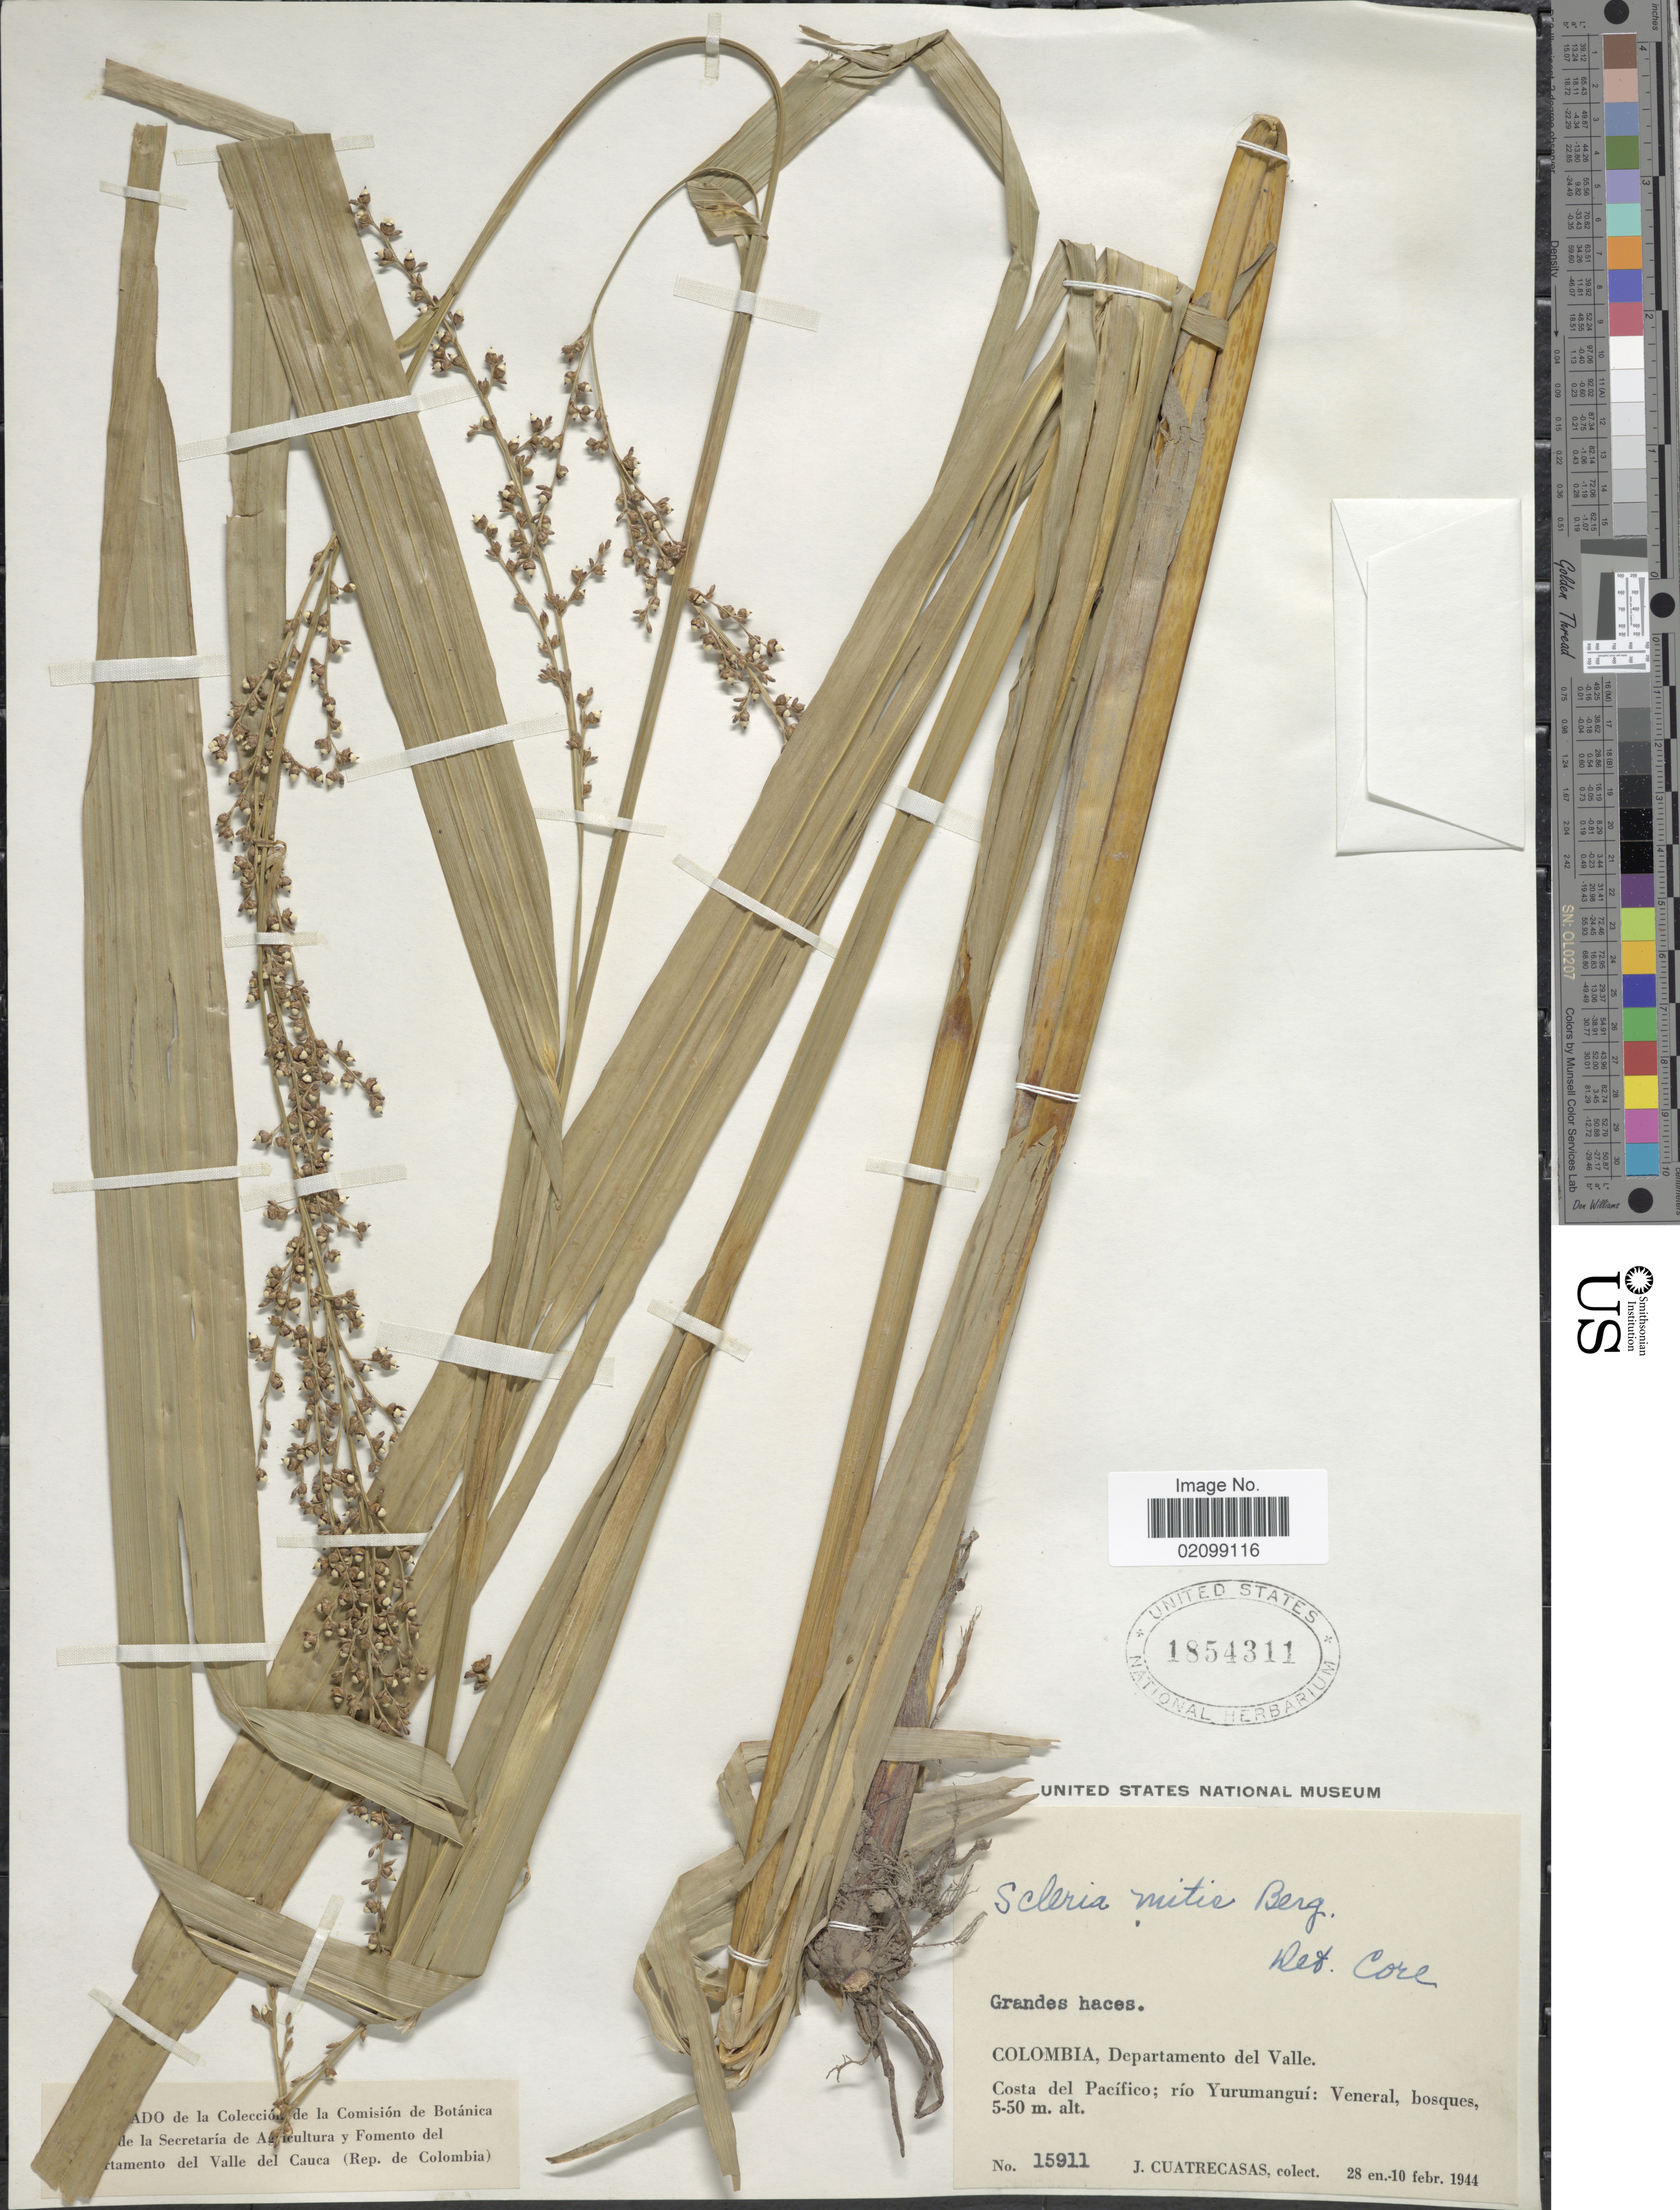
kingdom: Plantae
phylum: Tracheophyta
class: Liliopsida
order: Poales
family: Cyperaceae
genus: Scleria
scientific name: Scleria mitis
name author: P.J. Bergius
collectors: J. Cuatrecasas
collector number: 15911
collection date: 1944-02-10/1944-02-28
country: Colombia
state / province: Valle del Cauca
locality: Colombia, Departamento del Valle, Costa del Pacifico; rio Yurumangui: Veneral, boques.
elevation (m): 5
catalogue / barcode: US 1854311